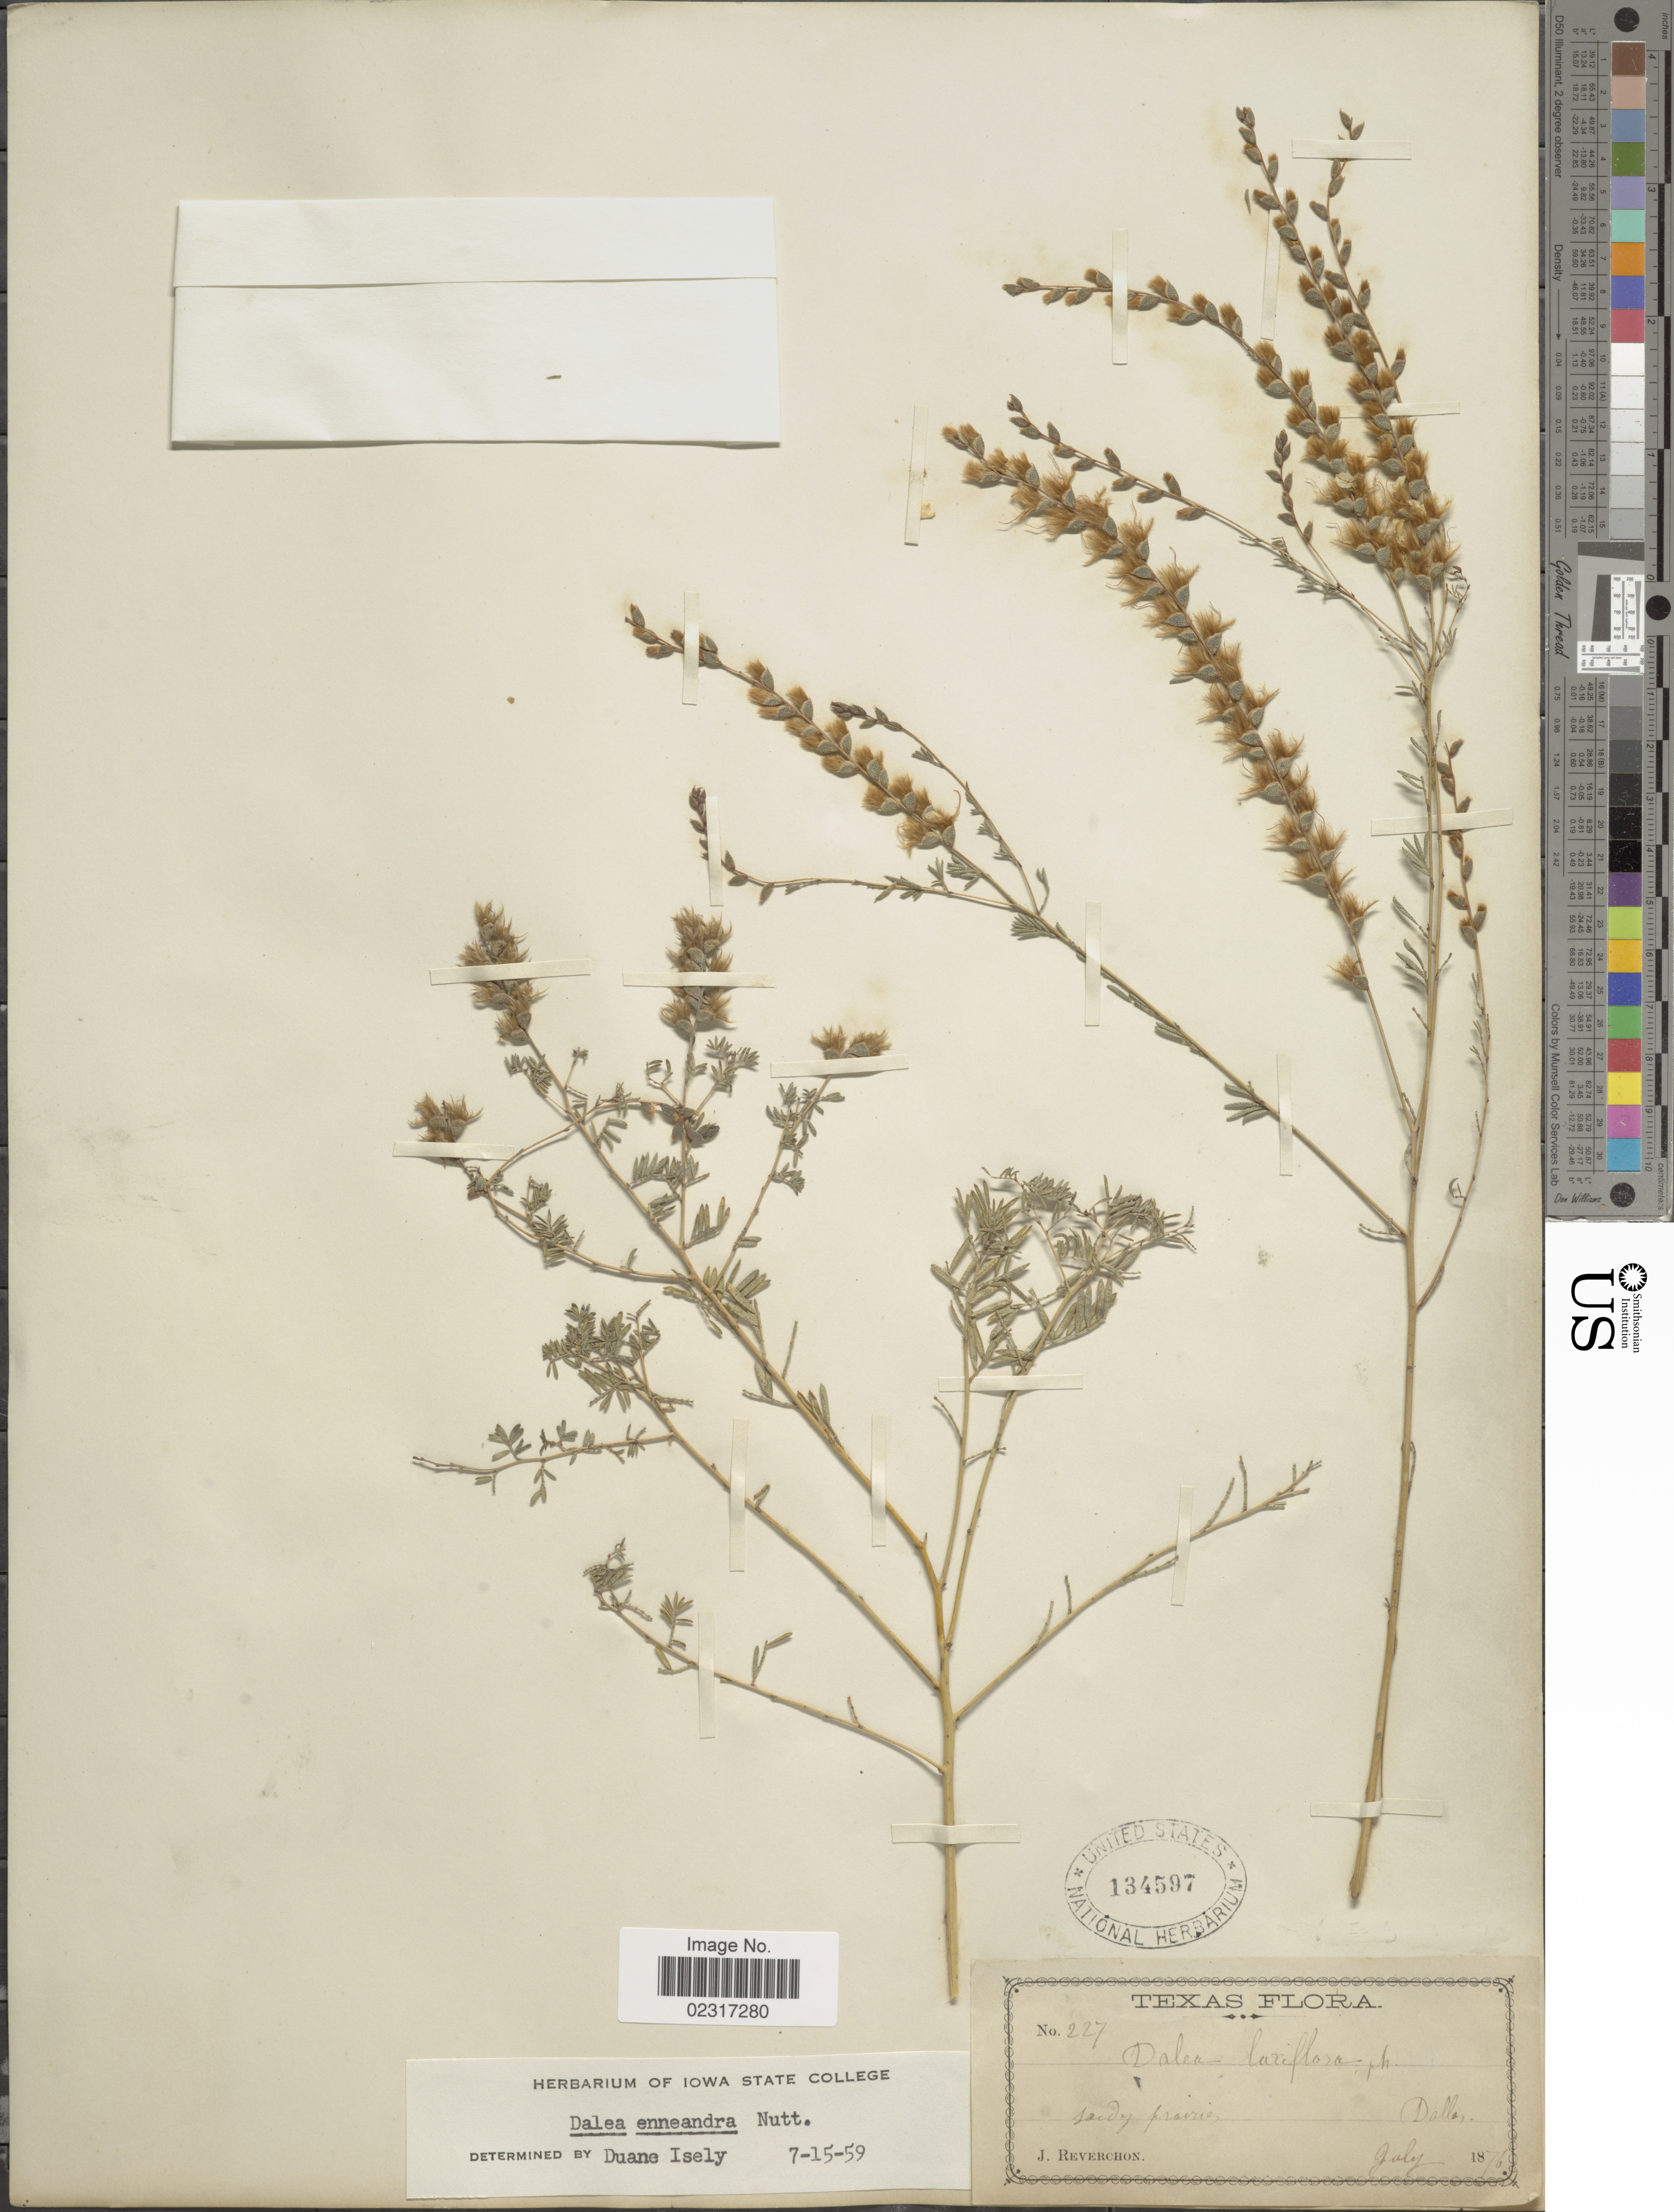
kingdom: Plantae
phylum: Tracheophyta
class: Magnoliopsida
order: Fabales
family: Fabaceae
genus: Dalea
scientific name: Dalea enneandra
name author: Nutt.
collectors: J. Reverchon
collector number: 227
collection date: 1876-07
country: United States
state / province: Texas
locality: Sandy prairies, Dallas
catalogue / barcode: US 134597